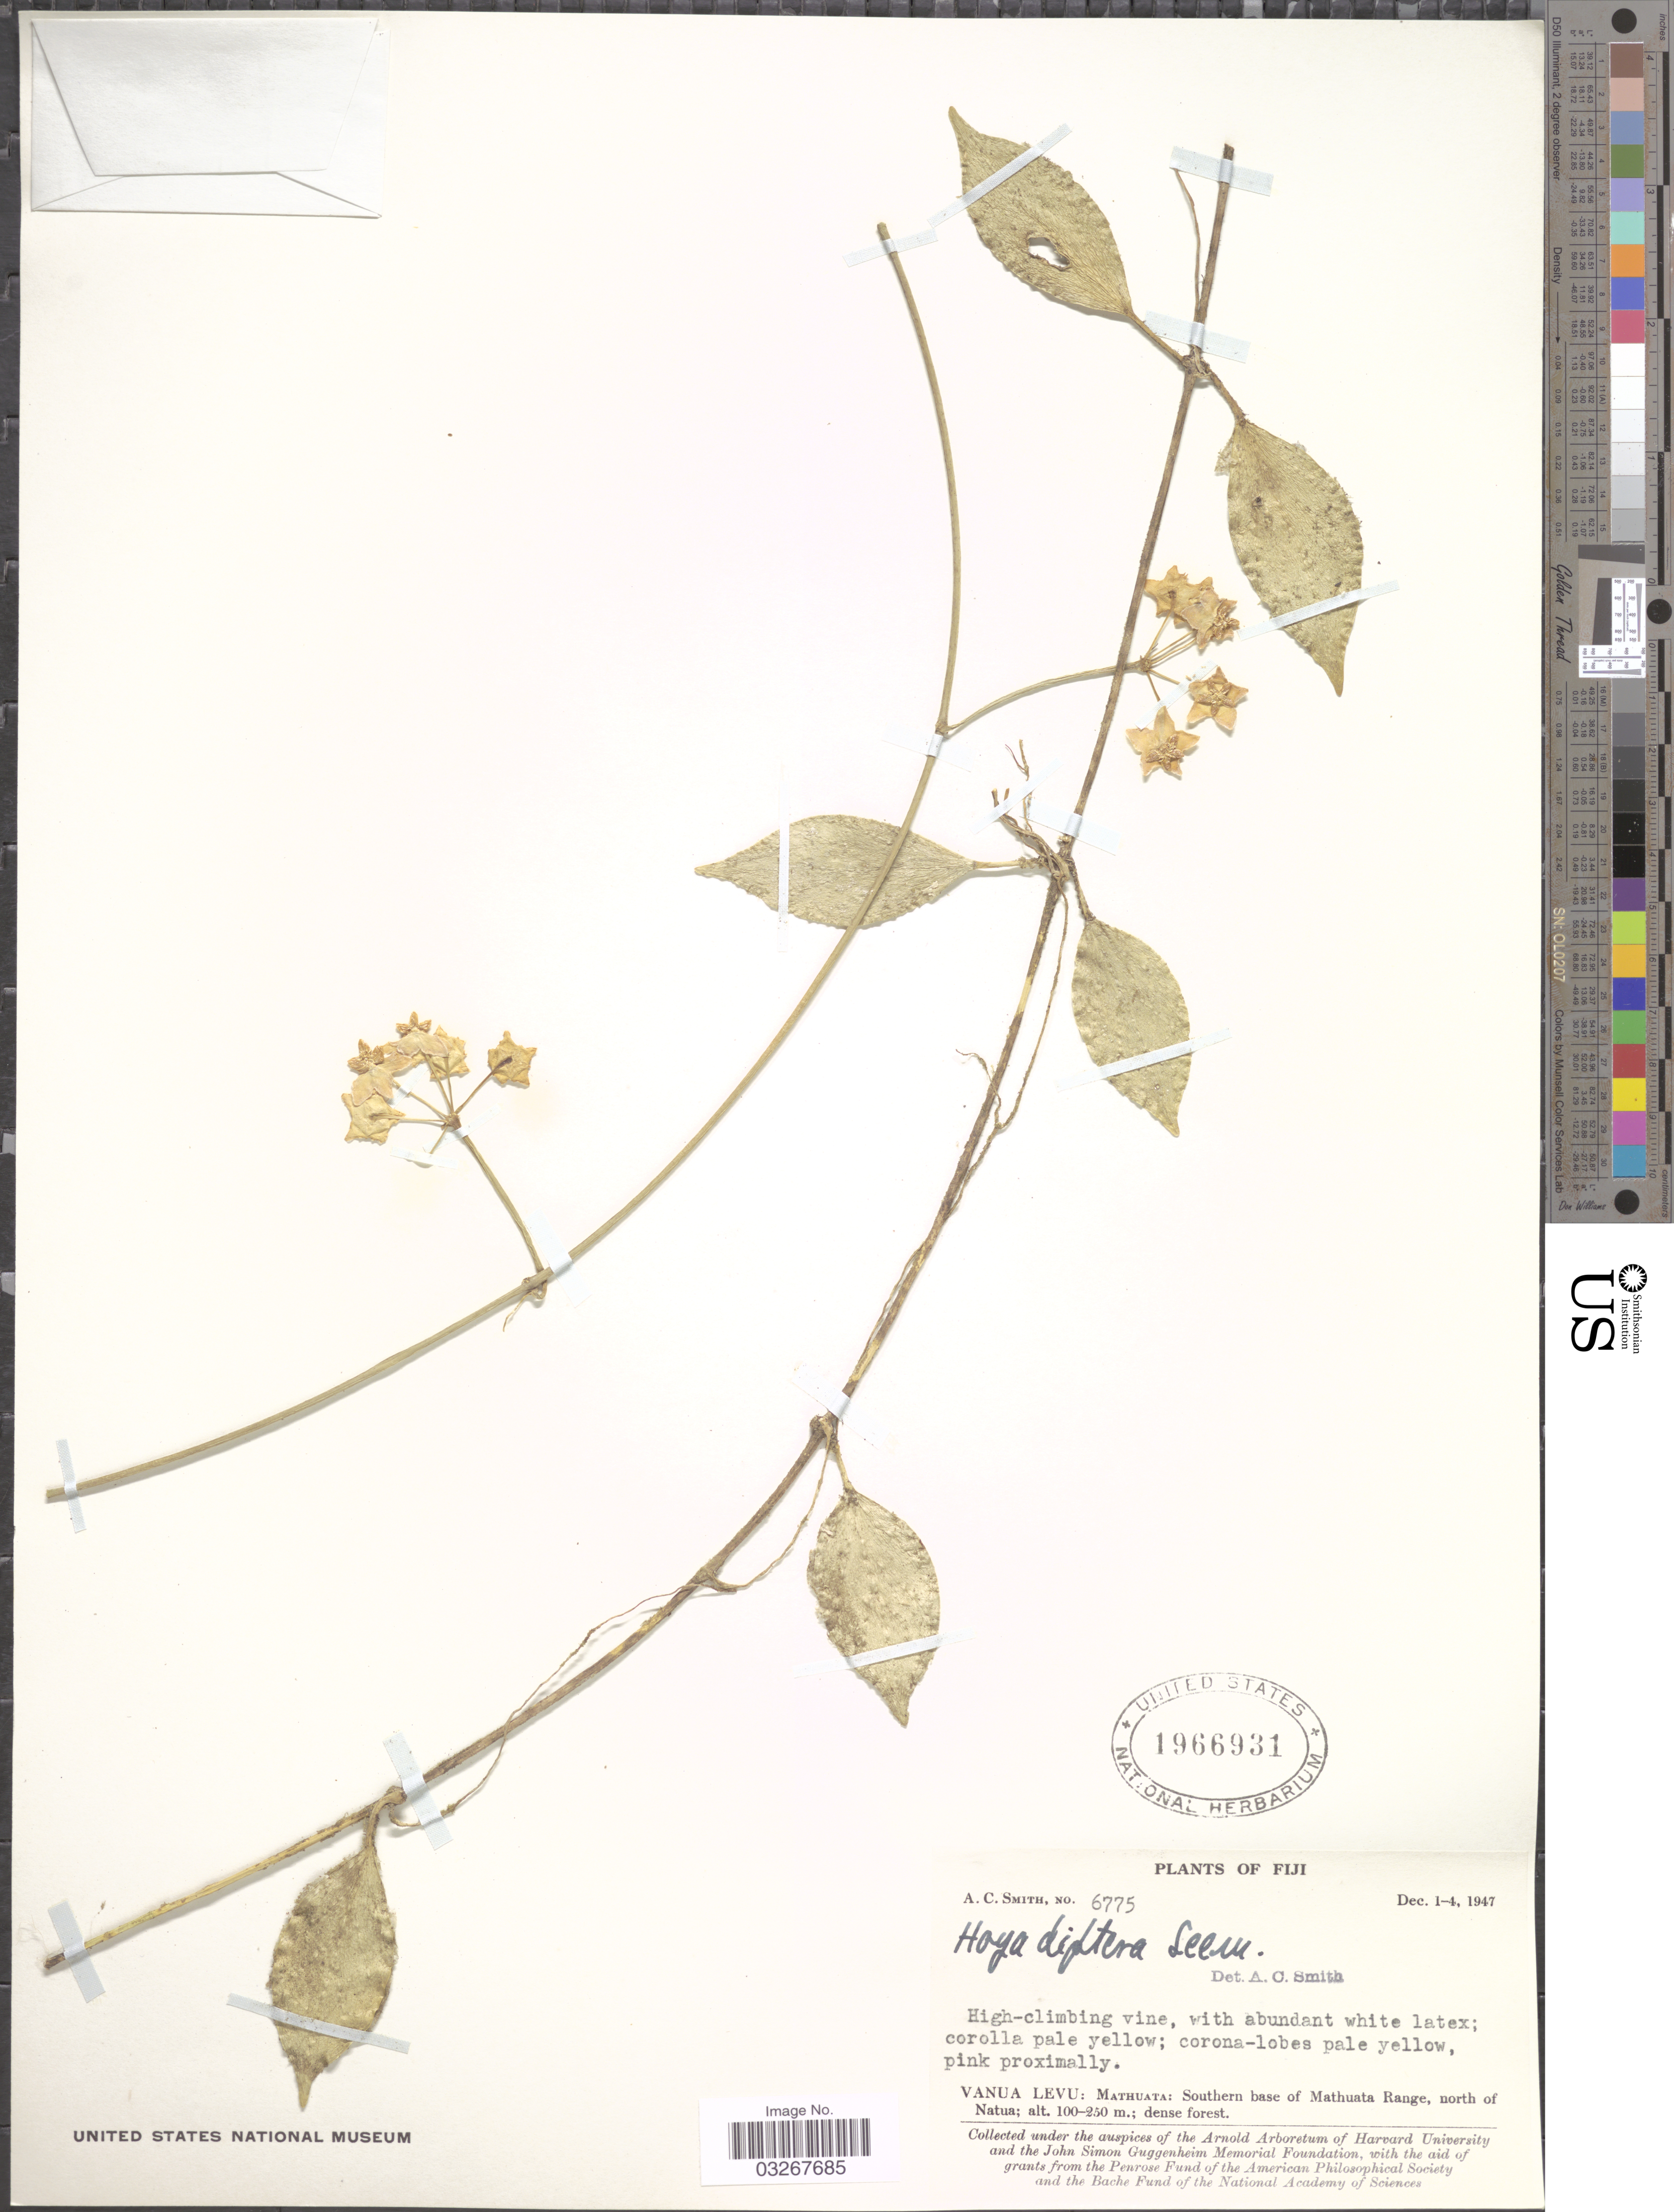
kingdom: Plantae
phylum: Tracheophyta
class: Magnoliopsida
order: Gentianales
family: Apocynaceae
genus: Hoya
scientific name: Hoya diptera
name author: Seem.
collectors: A. C. Smith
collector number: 6775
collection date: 1947-12-01/1947-12-04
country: Fiji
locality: Vanua Levu: Mathuata: Southern base of Mathuata Range, north of Natua.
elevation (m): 100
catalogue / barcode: US 1966931